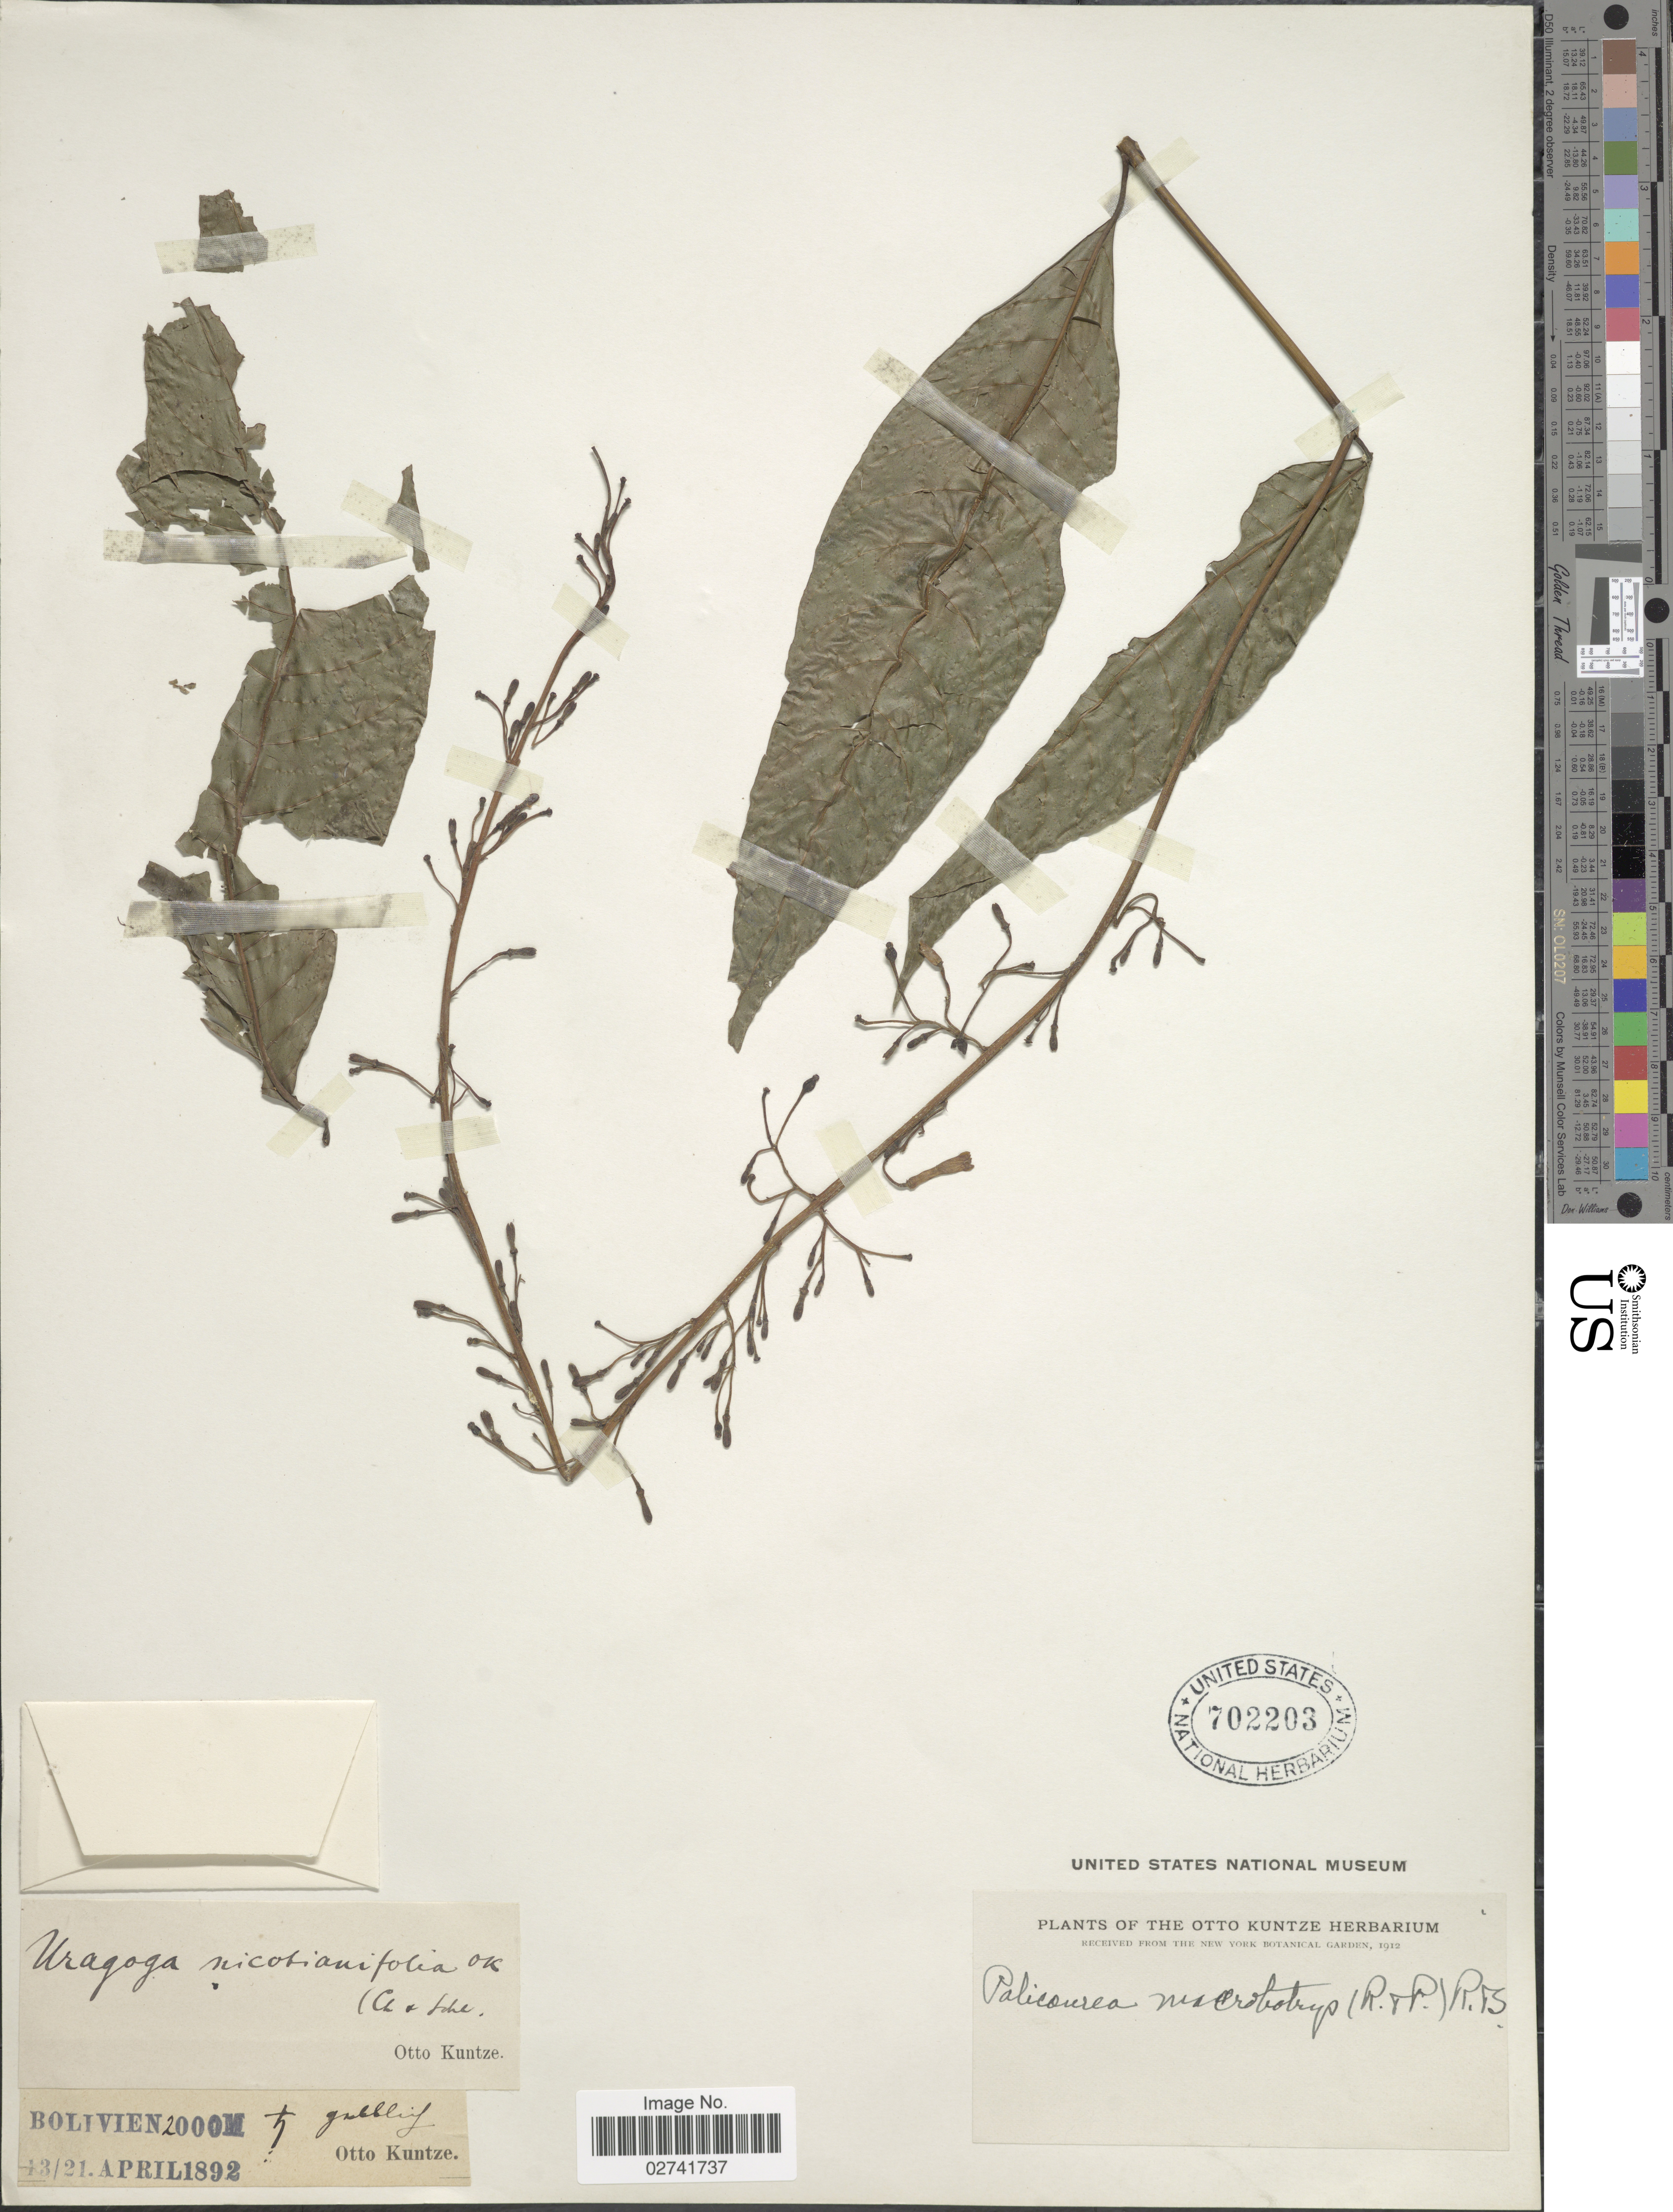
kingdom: Plantae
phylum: Tracheophyta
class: Magnoliopsida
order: Gentianales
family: Rubiaceae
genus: Palicourea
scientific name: Palicourea macrobotrys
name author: (Ruiz & Pav.) Schult.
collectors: C.E.O. Kuntze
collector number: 5?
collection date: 1892-04-13/1892-04-21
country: Bolivia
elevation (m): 2000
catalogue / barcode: US 702203